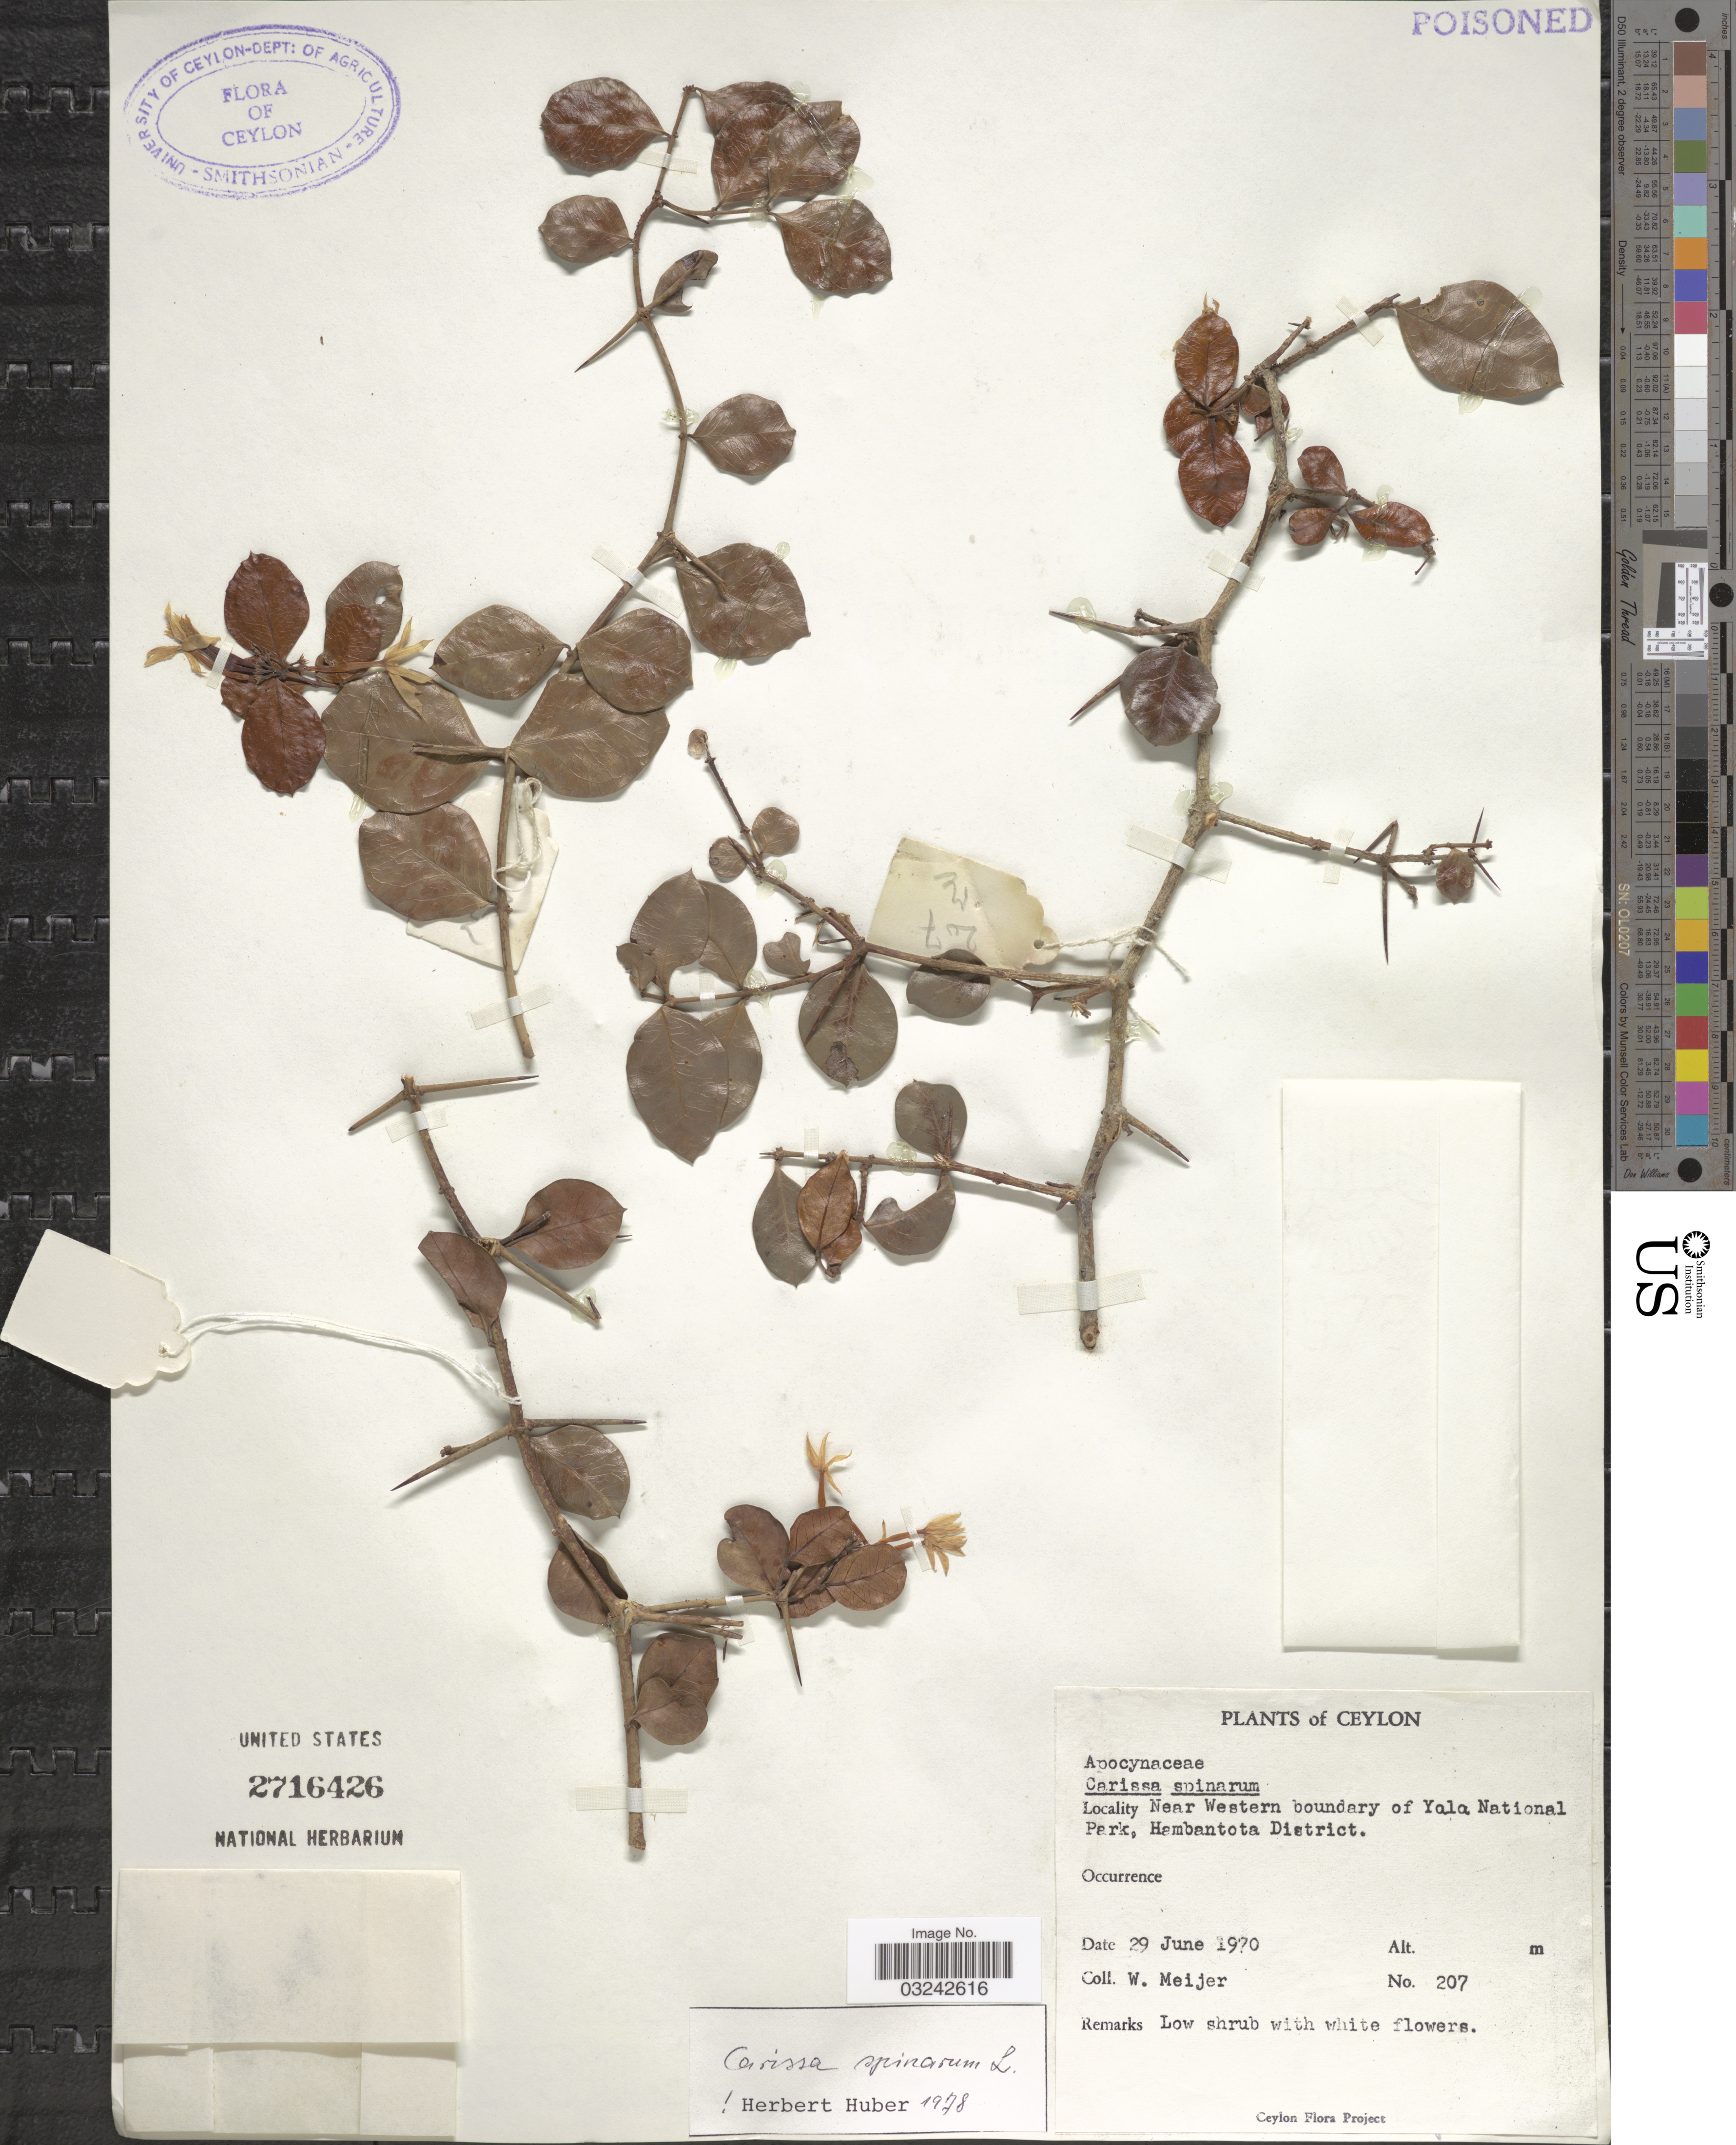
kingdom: Plantae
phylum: Tracheophyta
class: Magnoliopsida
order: Gentianales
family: Apocynaceae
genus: Carissa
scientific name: Carissa spinarum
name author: L.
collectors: W. Meijer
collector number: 207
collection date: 1970-06-29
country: Sri Lanka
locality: Ceylon. Near Western boundary of Yala National Park, Hambantota District.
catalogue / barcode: US 2716426